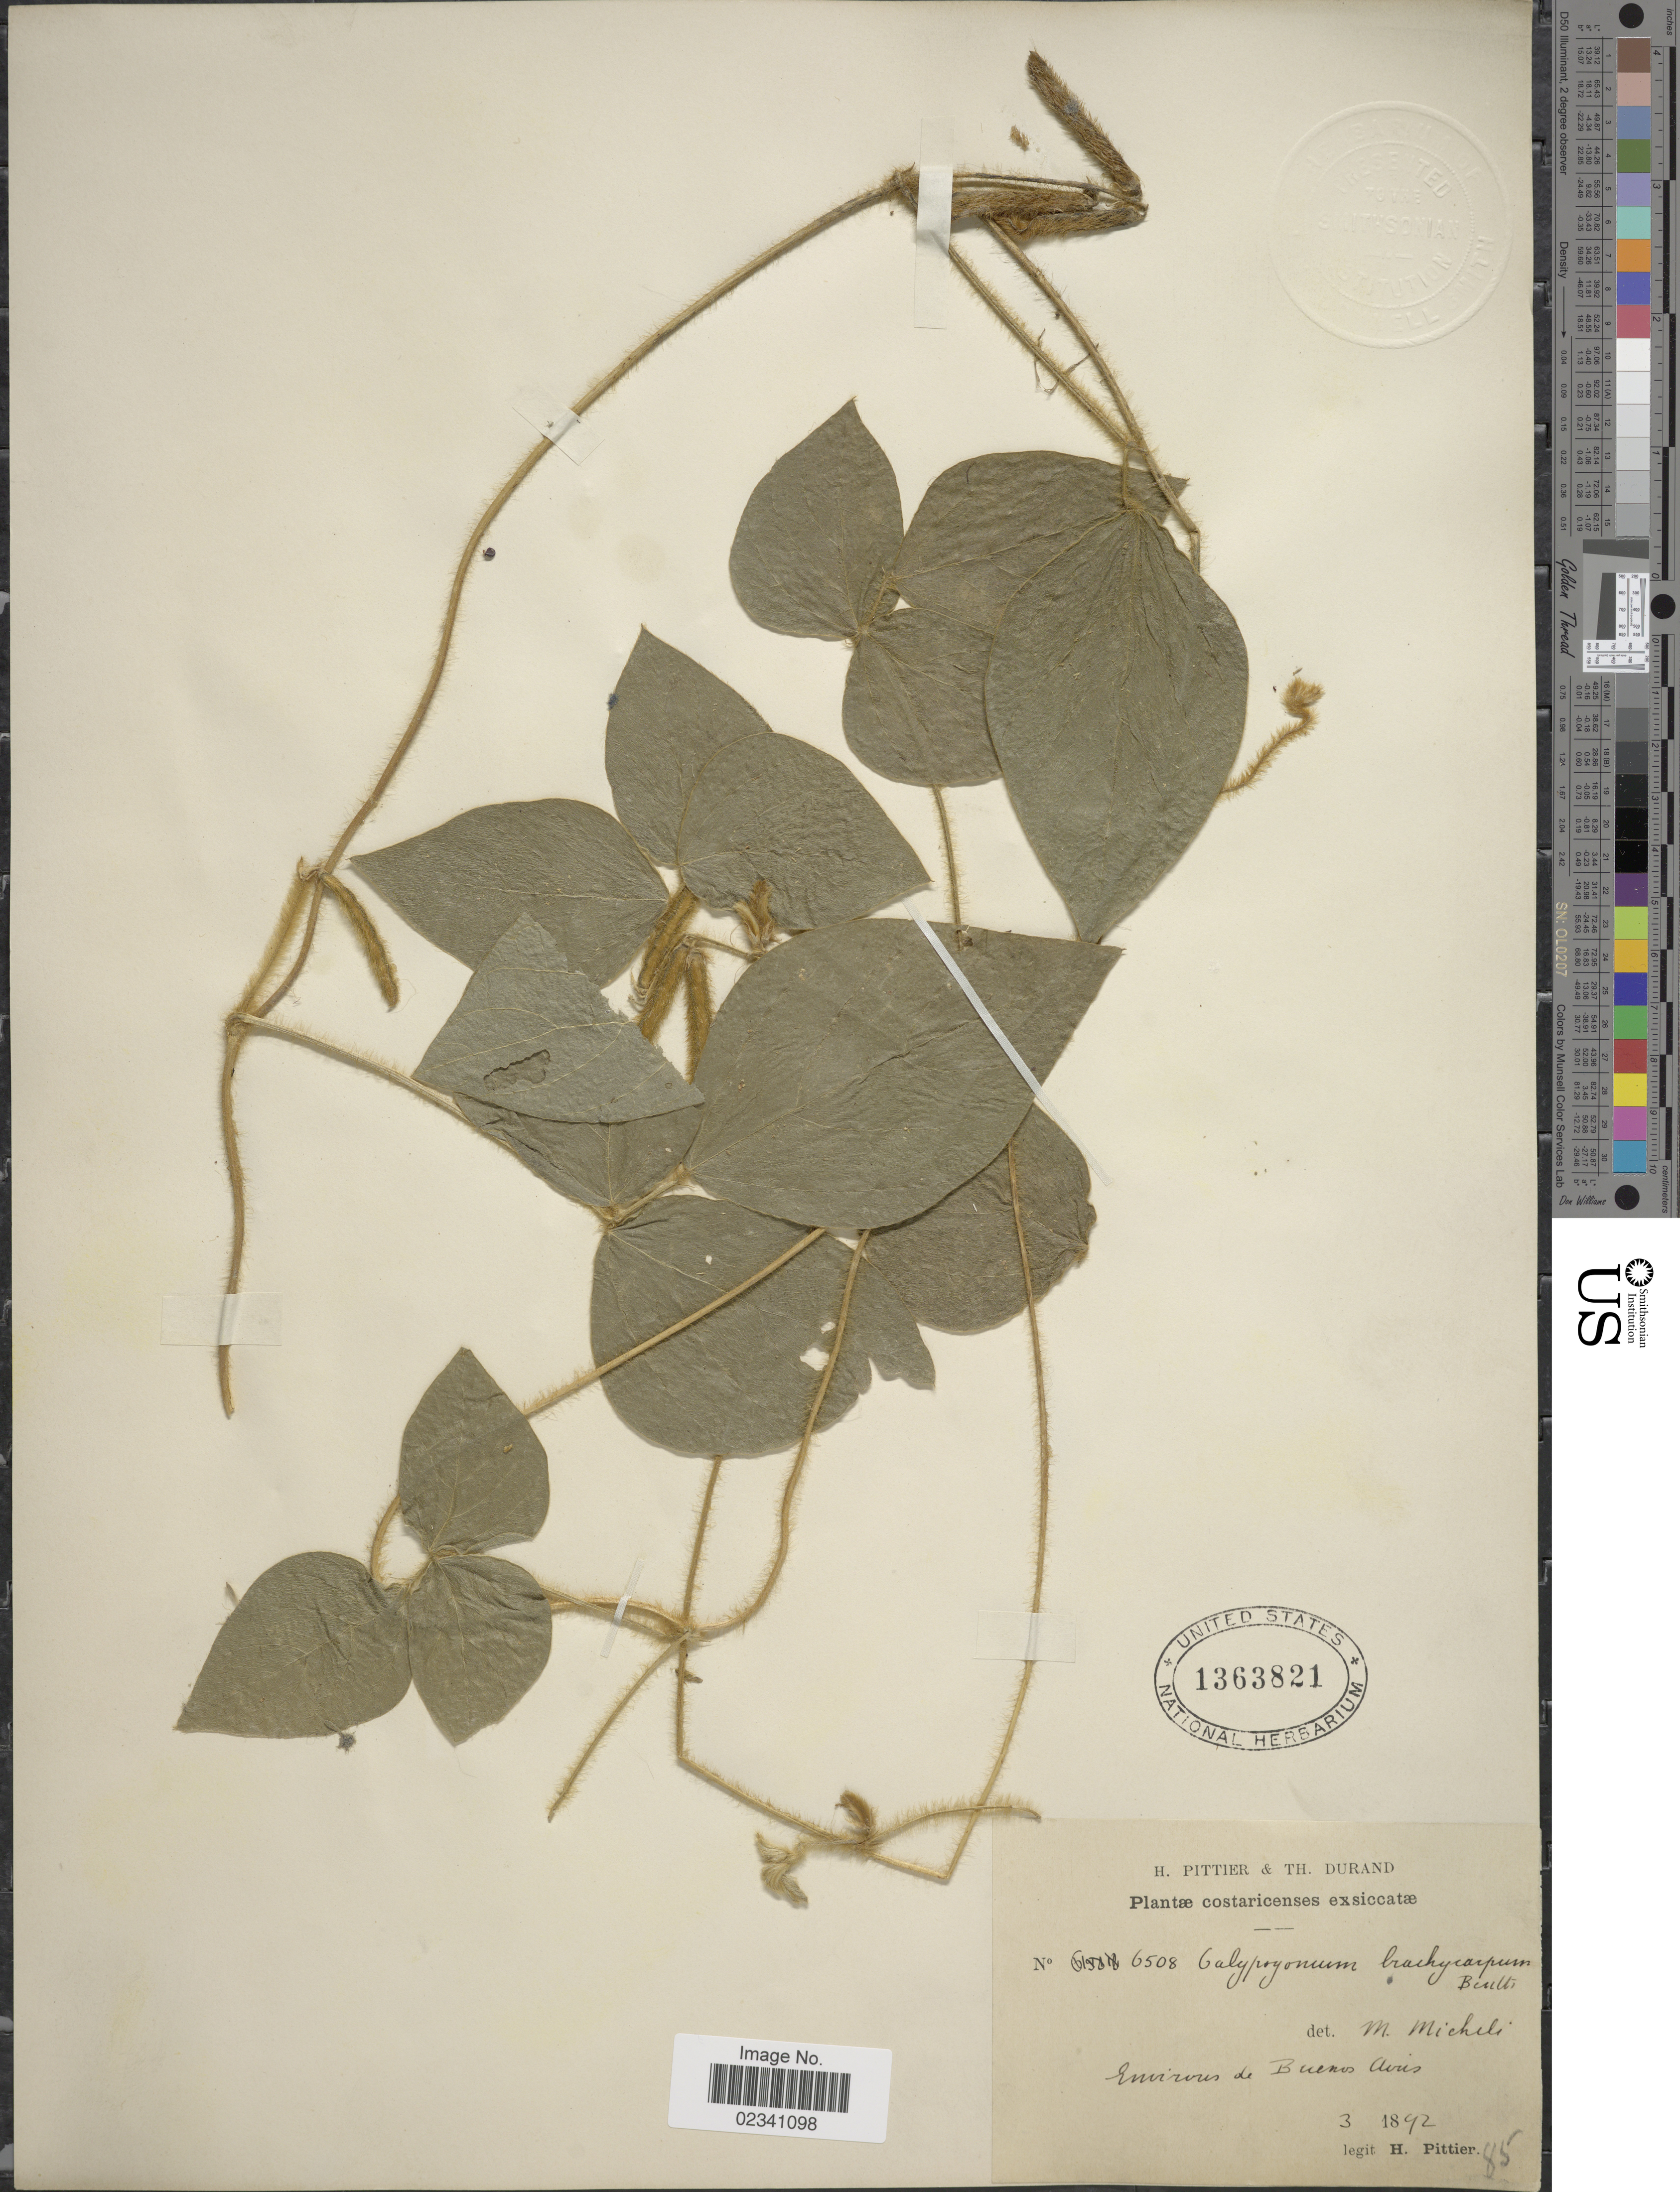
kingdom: Plantae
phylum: Tracheophyta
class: Magnoliopsida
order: Fabales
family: Fabaceae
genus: Calopogonium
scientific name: Calopogonium mucunoides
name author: Desv.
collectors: H. F. Pittier & T. Durand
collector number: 85/6508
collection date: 1892-03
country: Costa Rica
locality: Environs de Buenos Aires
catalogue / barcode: US 1363821